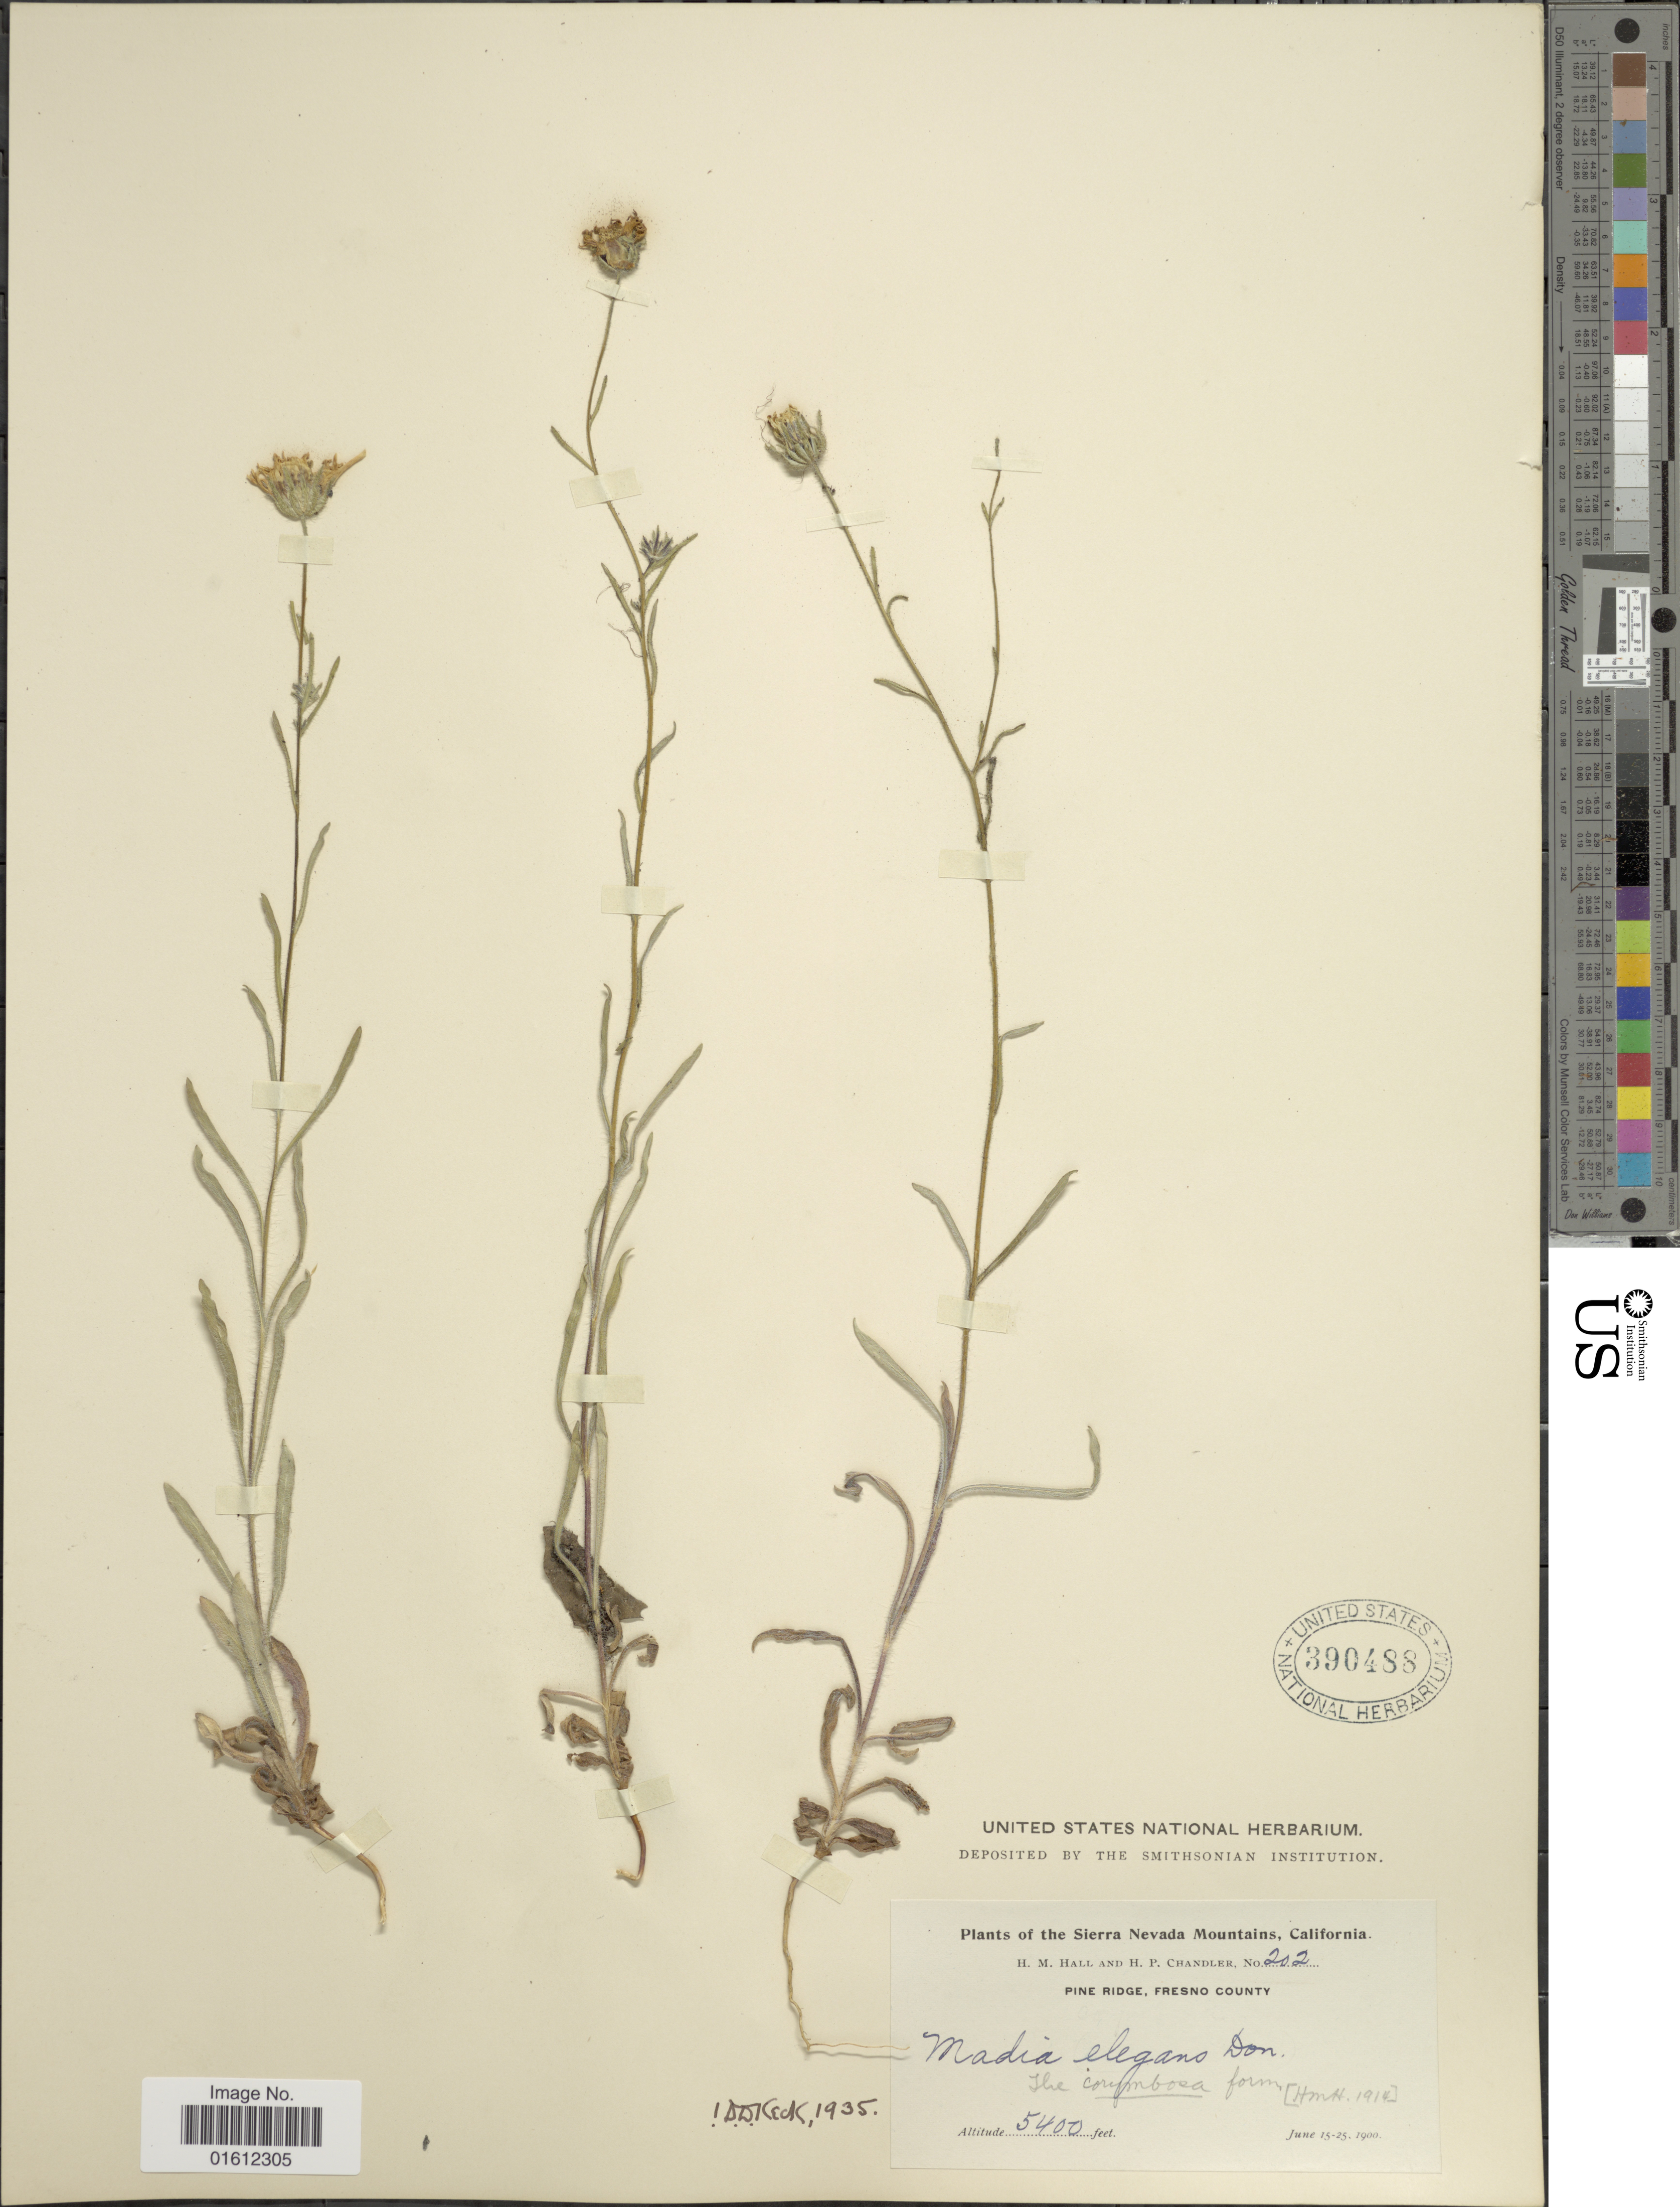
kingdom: Plantae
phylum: Tracheophyta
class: Magnoliopsida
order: Asterales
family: Asteraceae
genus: Madia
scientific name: Madia elegans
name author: D. Don ex Lindl.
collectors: H. M. Hall & H. Chandler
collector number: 202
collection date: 1900-06-15/1900-06-25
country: United States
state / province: California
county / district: Fresno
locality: Sierra Nevada Mountains, Pine Ridge, Fresno County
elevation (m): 1646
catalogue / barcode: US 390488